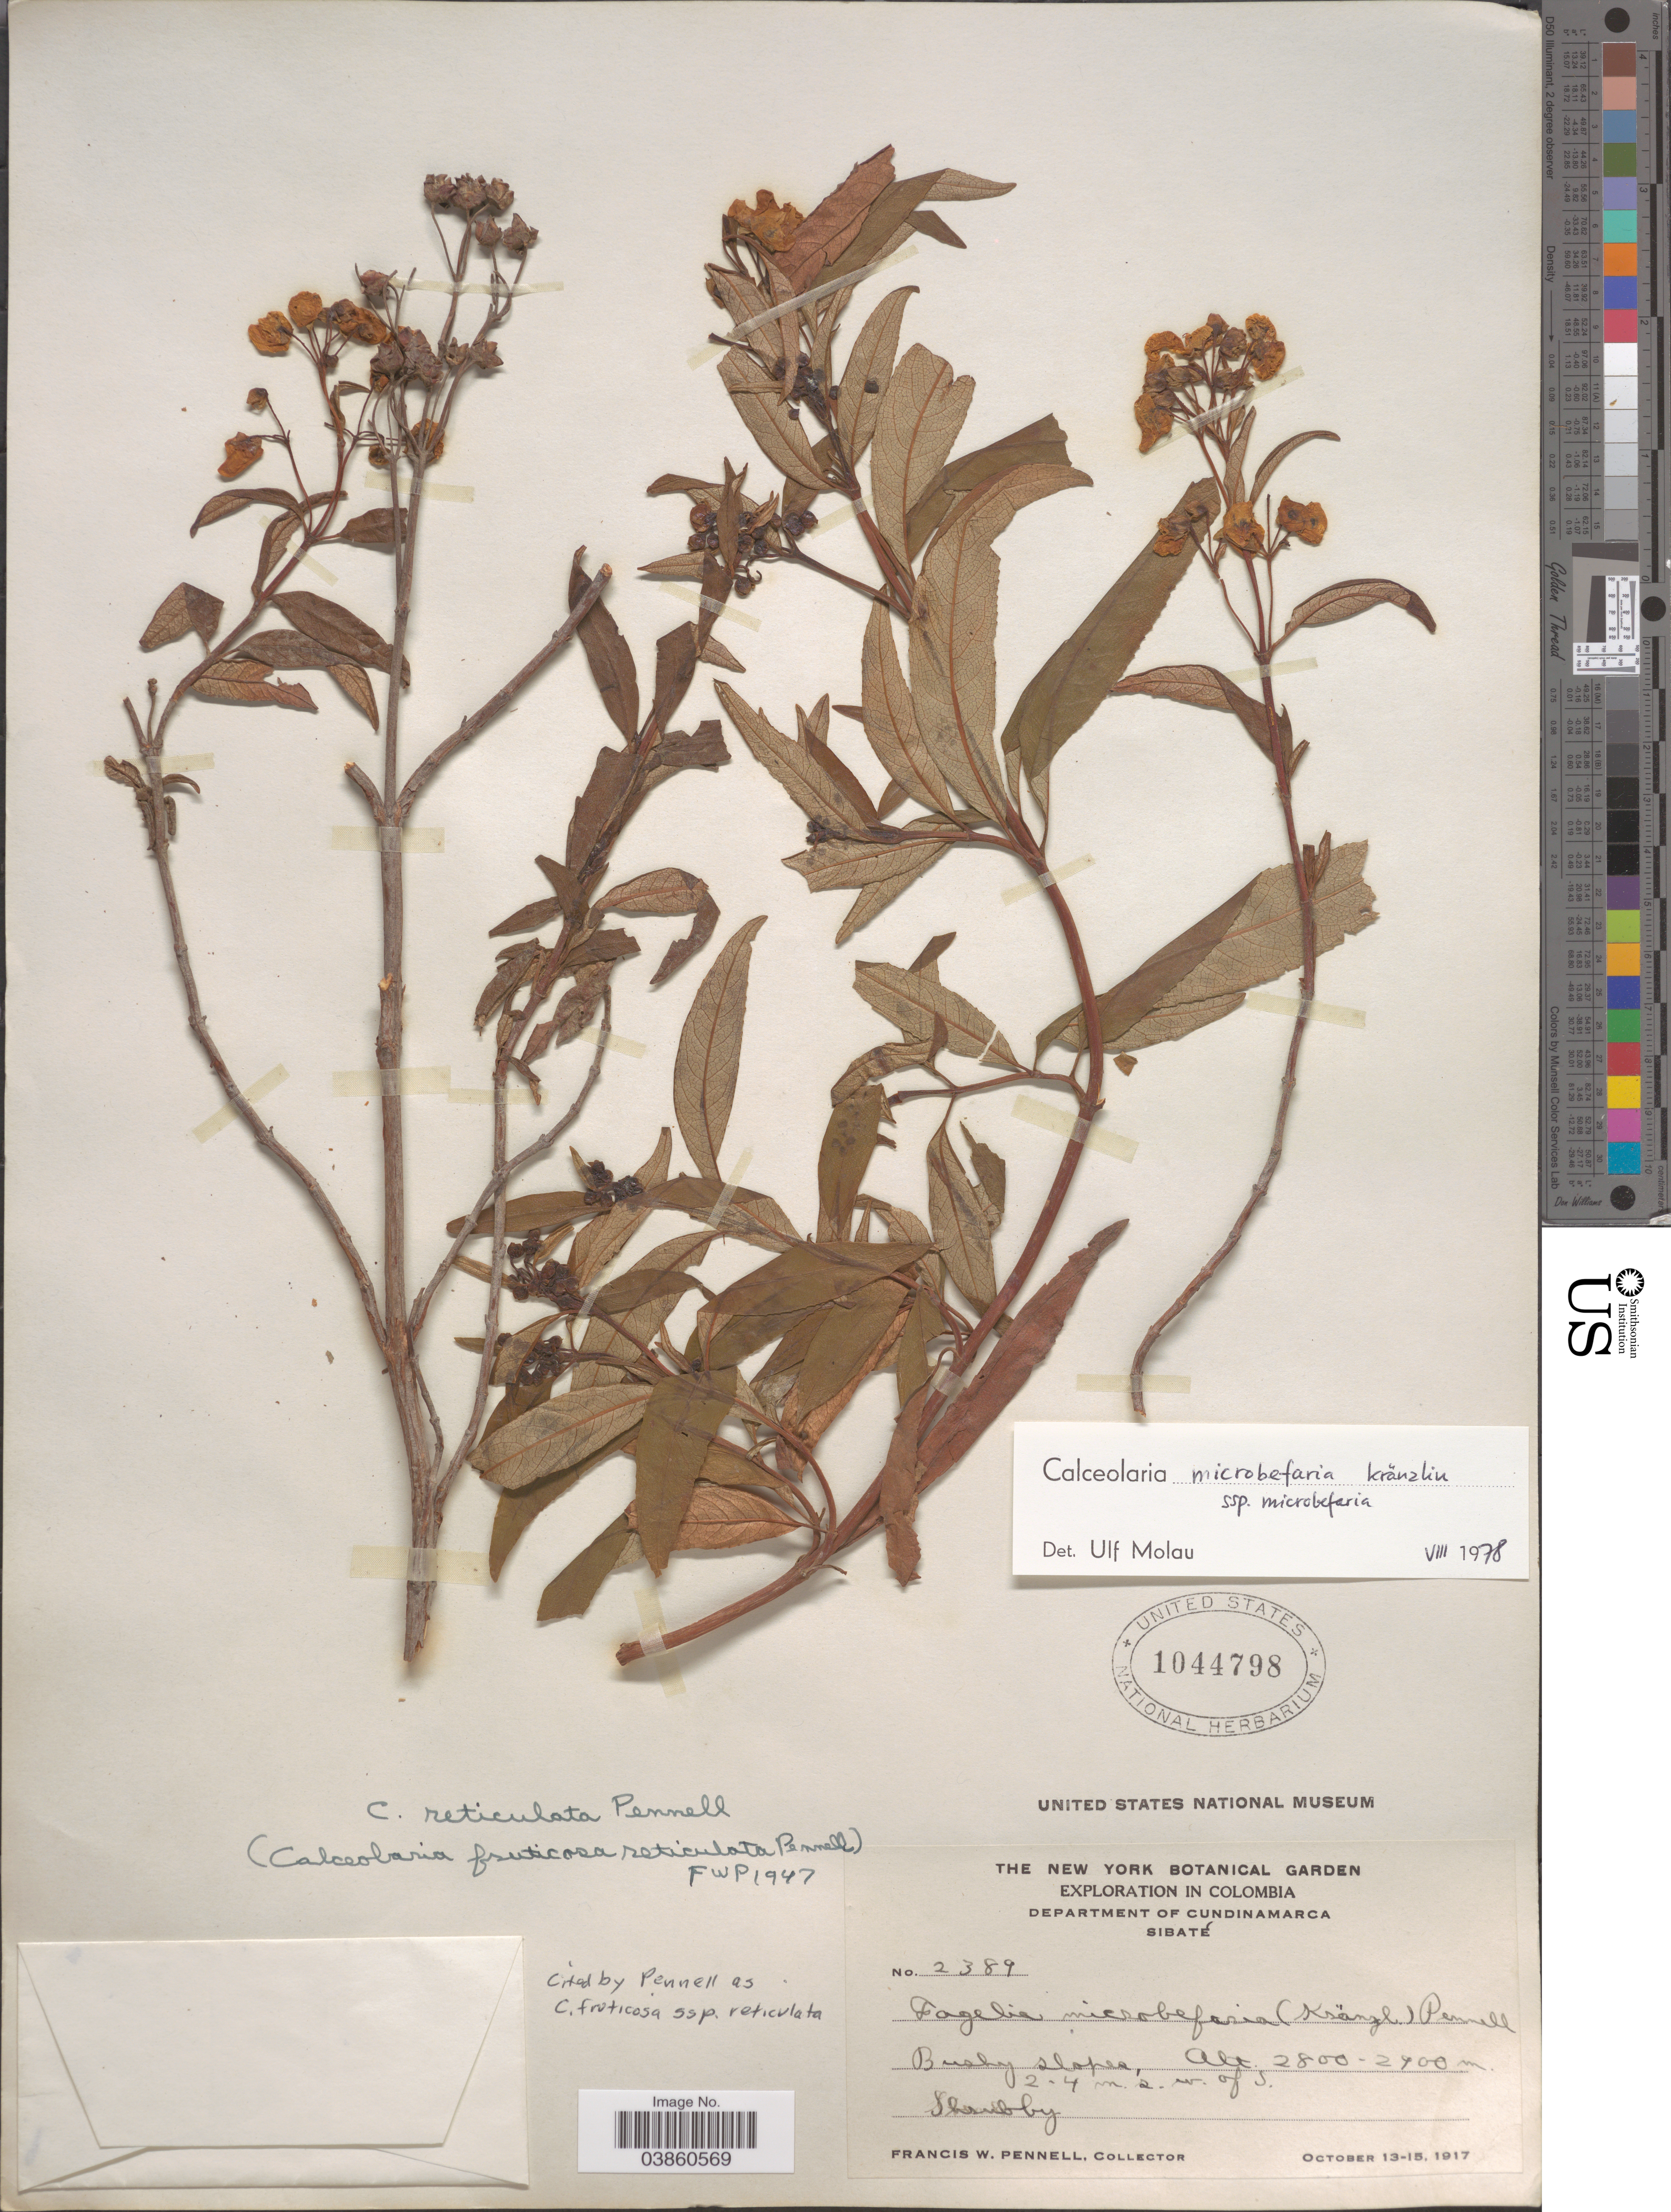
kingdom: Plantae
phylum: Tracheophyta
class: Magnoliopsida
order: Lamiales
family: Calceolariaceae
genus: Calceolaria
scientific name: Calceolaria microbefaria subsp. microbefaria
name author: Kränzl.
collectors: F. W. Pennell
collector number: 2389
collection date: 1917-10-13/1917-10-15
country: Colombia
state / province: Cundinamarca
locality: Department of Colombia, Sibaté. 2-4 m. 2 w. of S.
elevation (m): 2800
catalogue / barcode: US 1044798